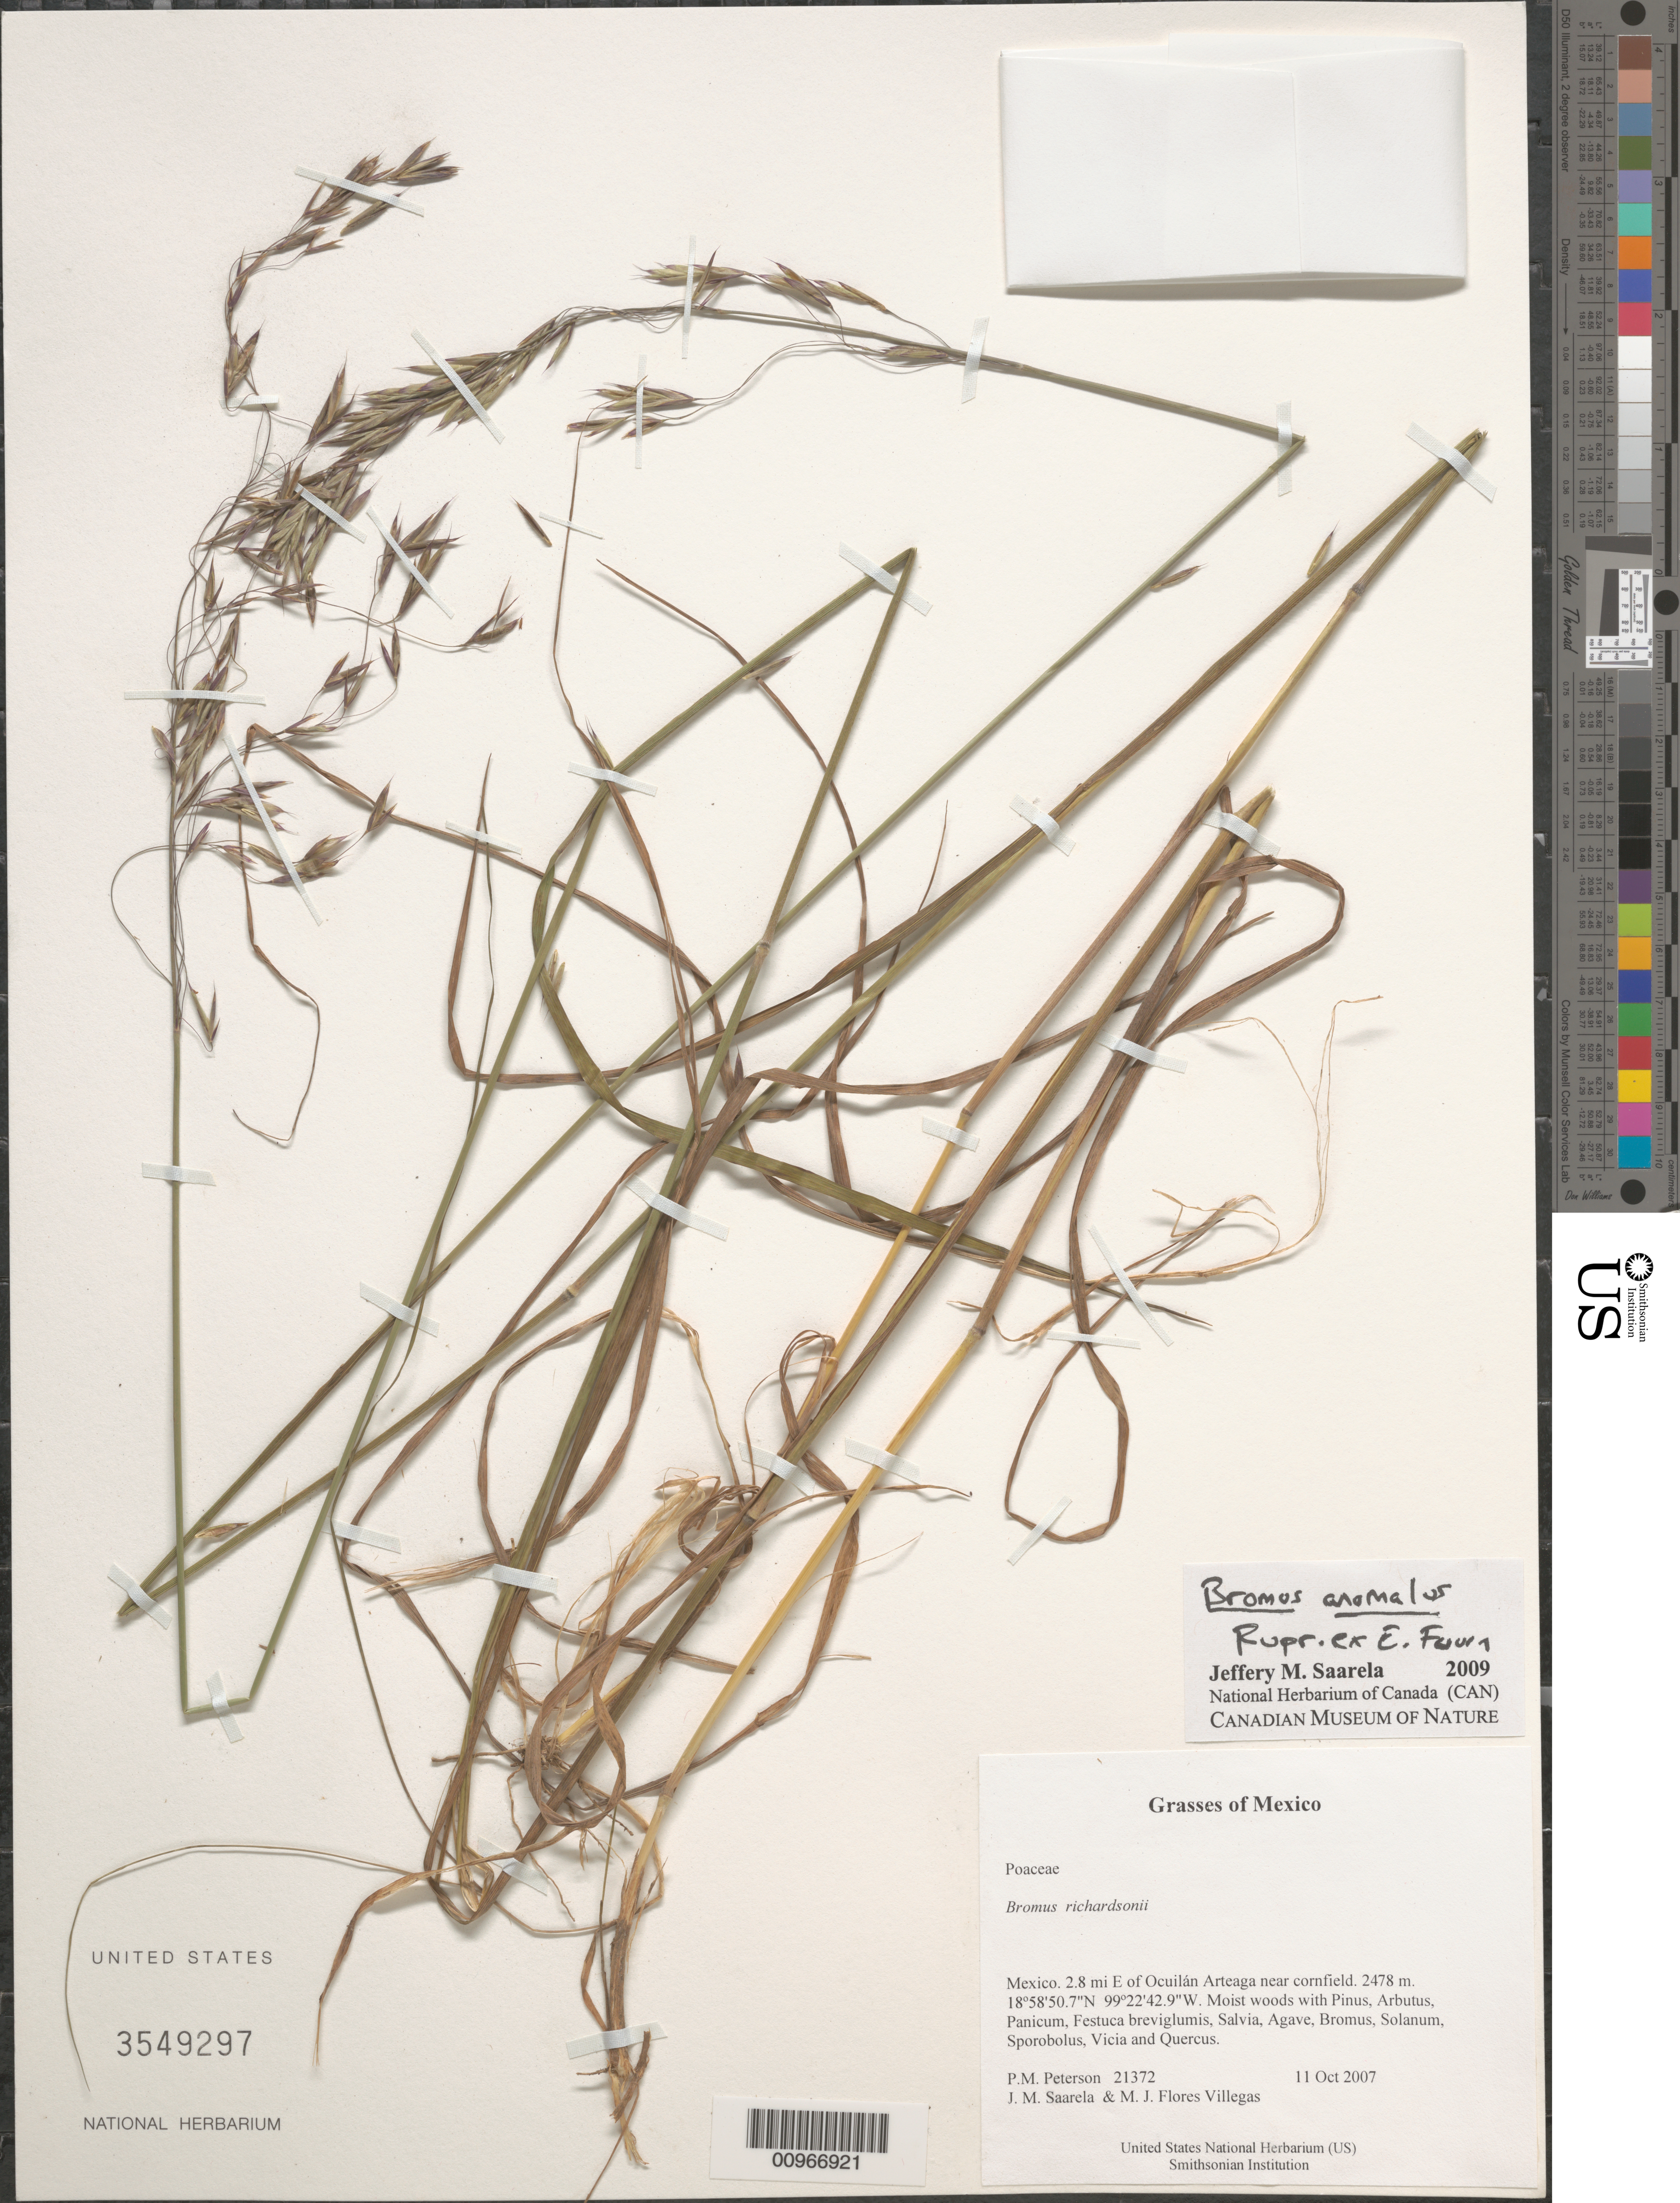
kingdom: Plantae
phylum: Tracheophyta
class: Liliopsida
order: Poales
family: Poaceae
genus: Bromus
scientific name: Bromus anomalus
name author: Rupr. ex E. Fourn.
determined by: Saarela, J. M., (CAN), Canadian Museum of Nature (CANADA)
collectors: P. M. Peterson, J. Saarela & M. Flores Villegas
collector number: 21372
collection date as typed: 11 Oct 2007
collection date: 2007-10-11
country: Mexico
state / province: México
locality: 2.8 mi E of Ocuilán Arteaga near cornfield.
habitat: Moist woods with Pinus, Arbutus, Panicum, Festuca breviglumis, Salvia, Agave, Bromus, Solanum, Sporobolus, Vicia and Quercus.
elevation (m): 2478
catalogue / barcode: US 3549297